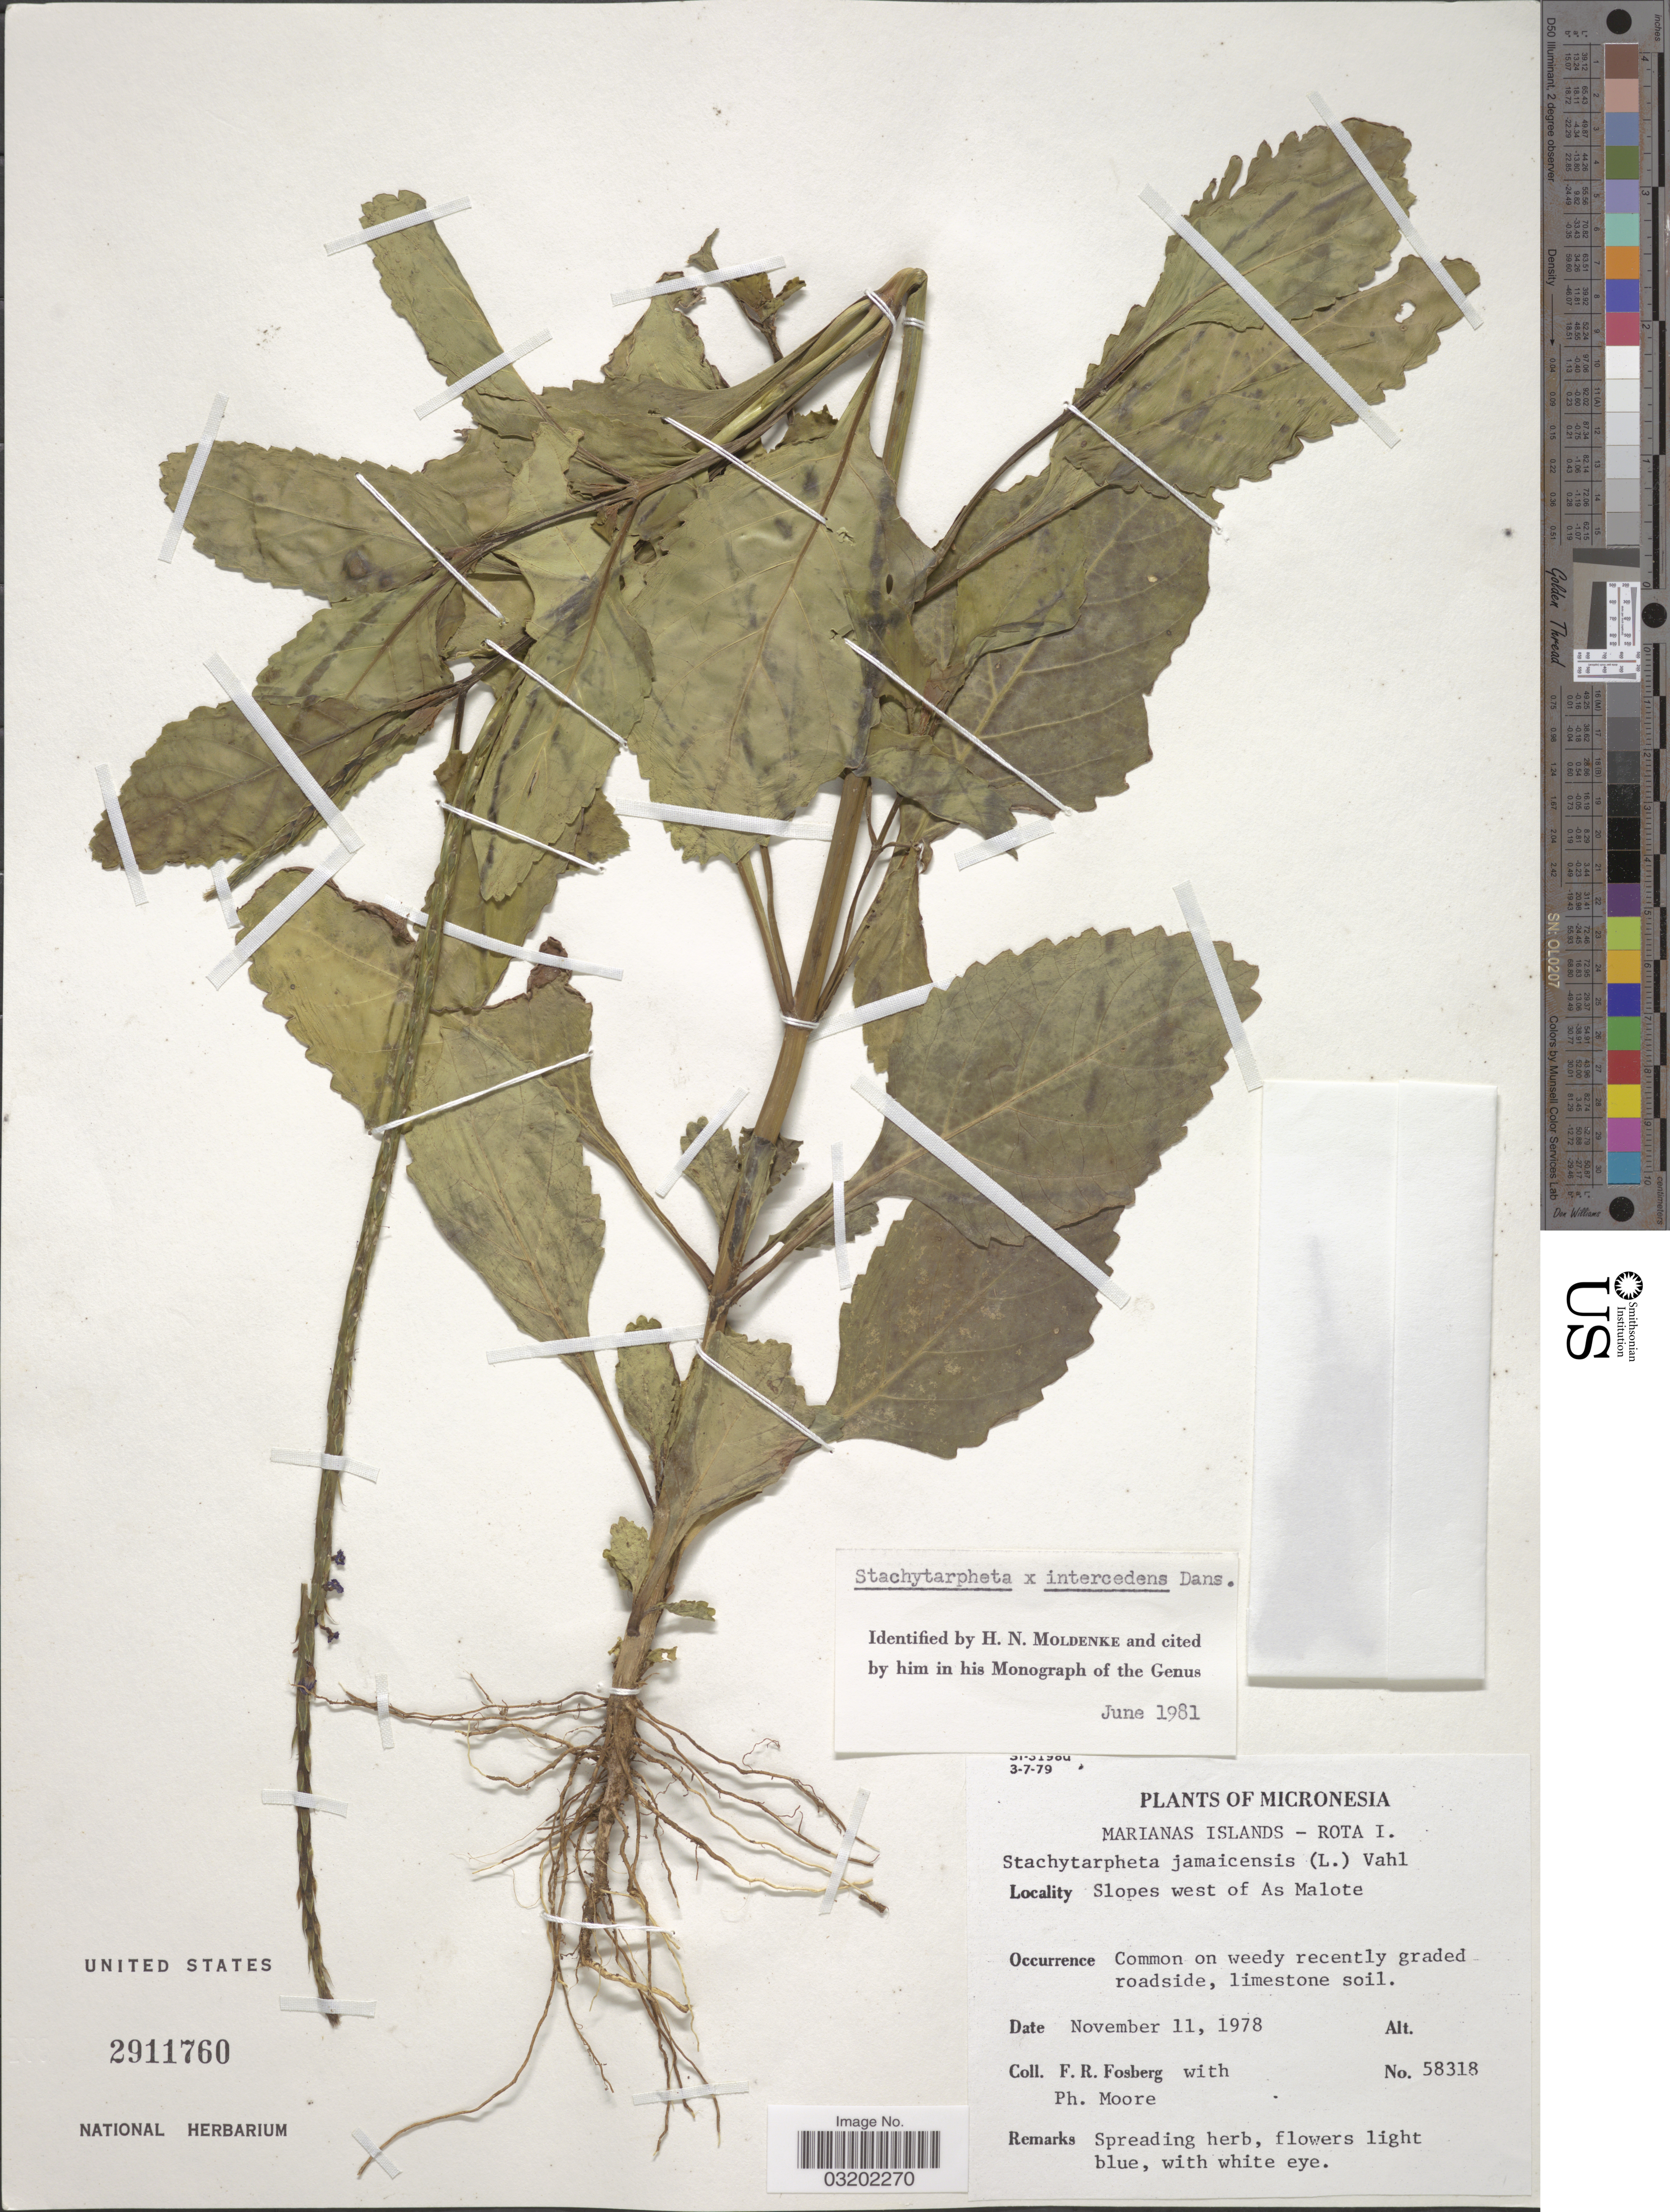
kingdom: Plantae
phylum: Tracheophyta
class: Magnoliopsida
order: Lamiales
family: Verbenaceae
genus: Stachytarpheta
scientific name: Stachytarpheta x intercedens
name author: Danser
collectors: F. R. Fosberg & P. Moore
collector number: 58318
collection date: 1978-11-11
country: Northern Mariana Islands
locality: Micronesia. Marianas Islands - Rota I. Slopes west of As Malote.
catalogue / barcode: US 2911760